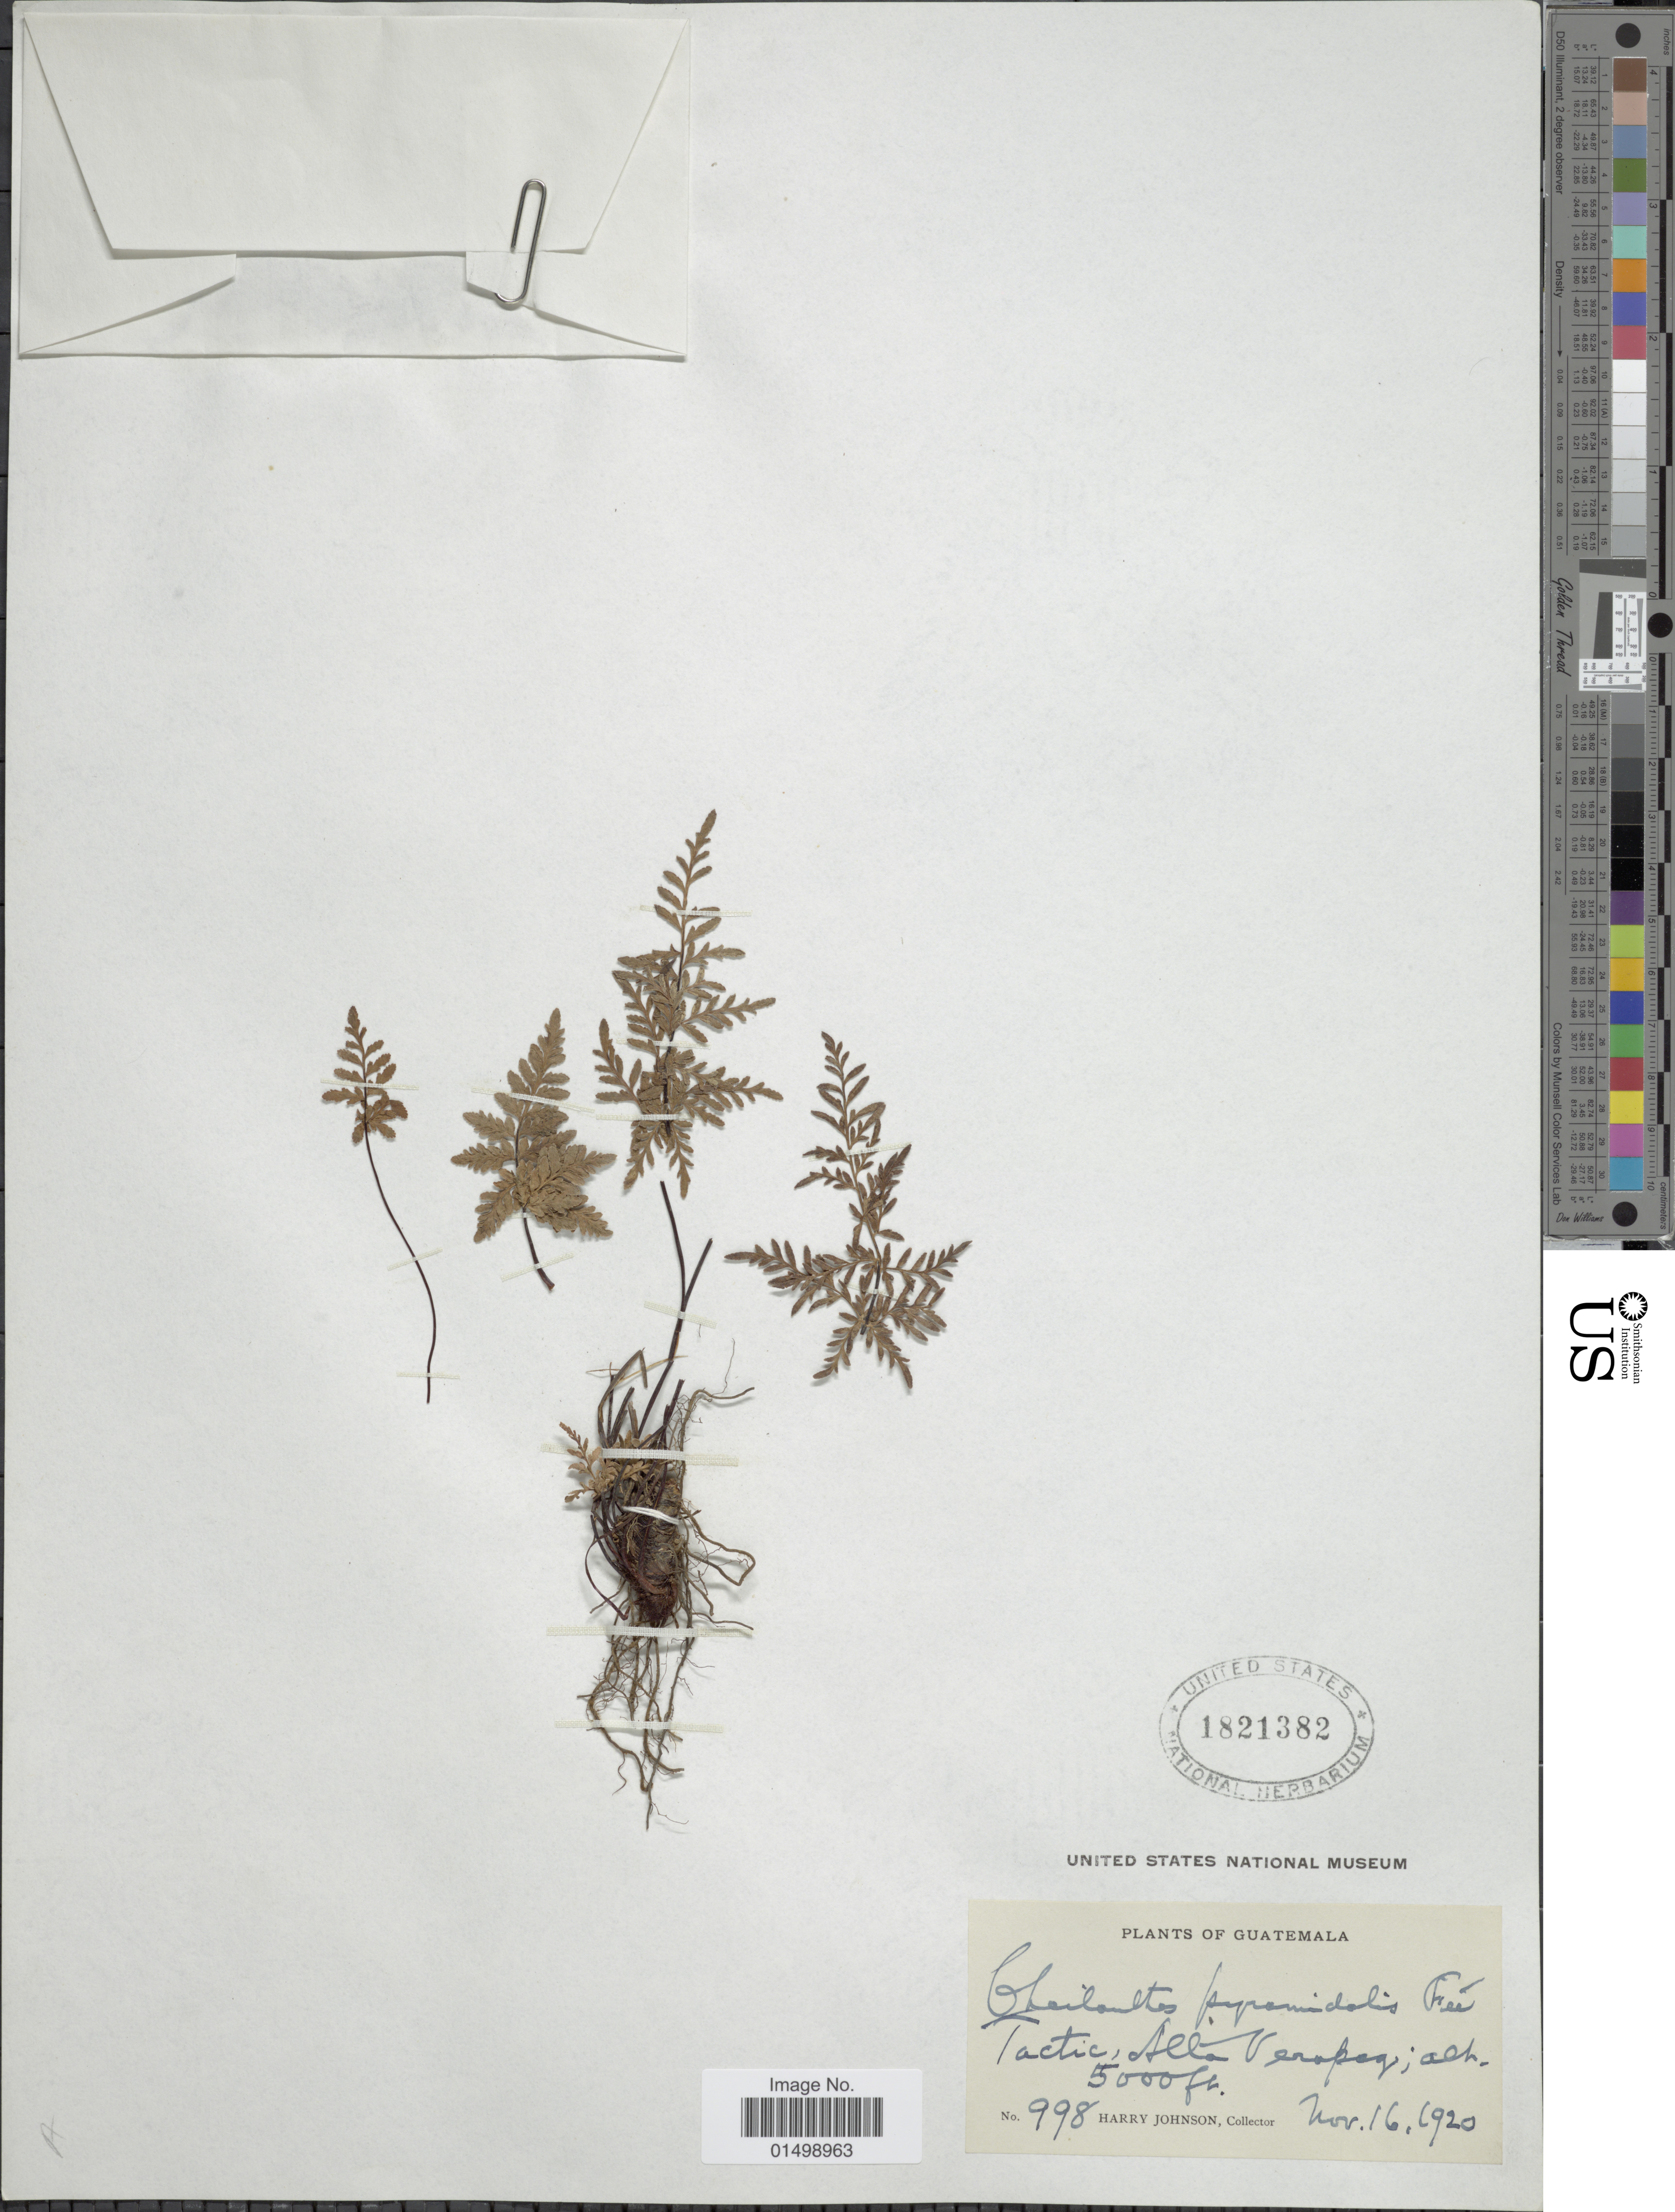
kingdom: Plantae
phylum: Tracheophyta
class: Polypodiopsida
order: Polypodiales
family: Pteridaceae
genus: Cheilanthes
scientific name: Cheilanthes pyramidalis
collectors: H. Johnson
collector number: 998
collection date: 1920-11-16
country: Guatemala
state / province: Alta Verapaz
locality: Tactic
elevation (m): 1524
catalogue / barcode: US 1821382